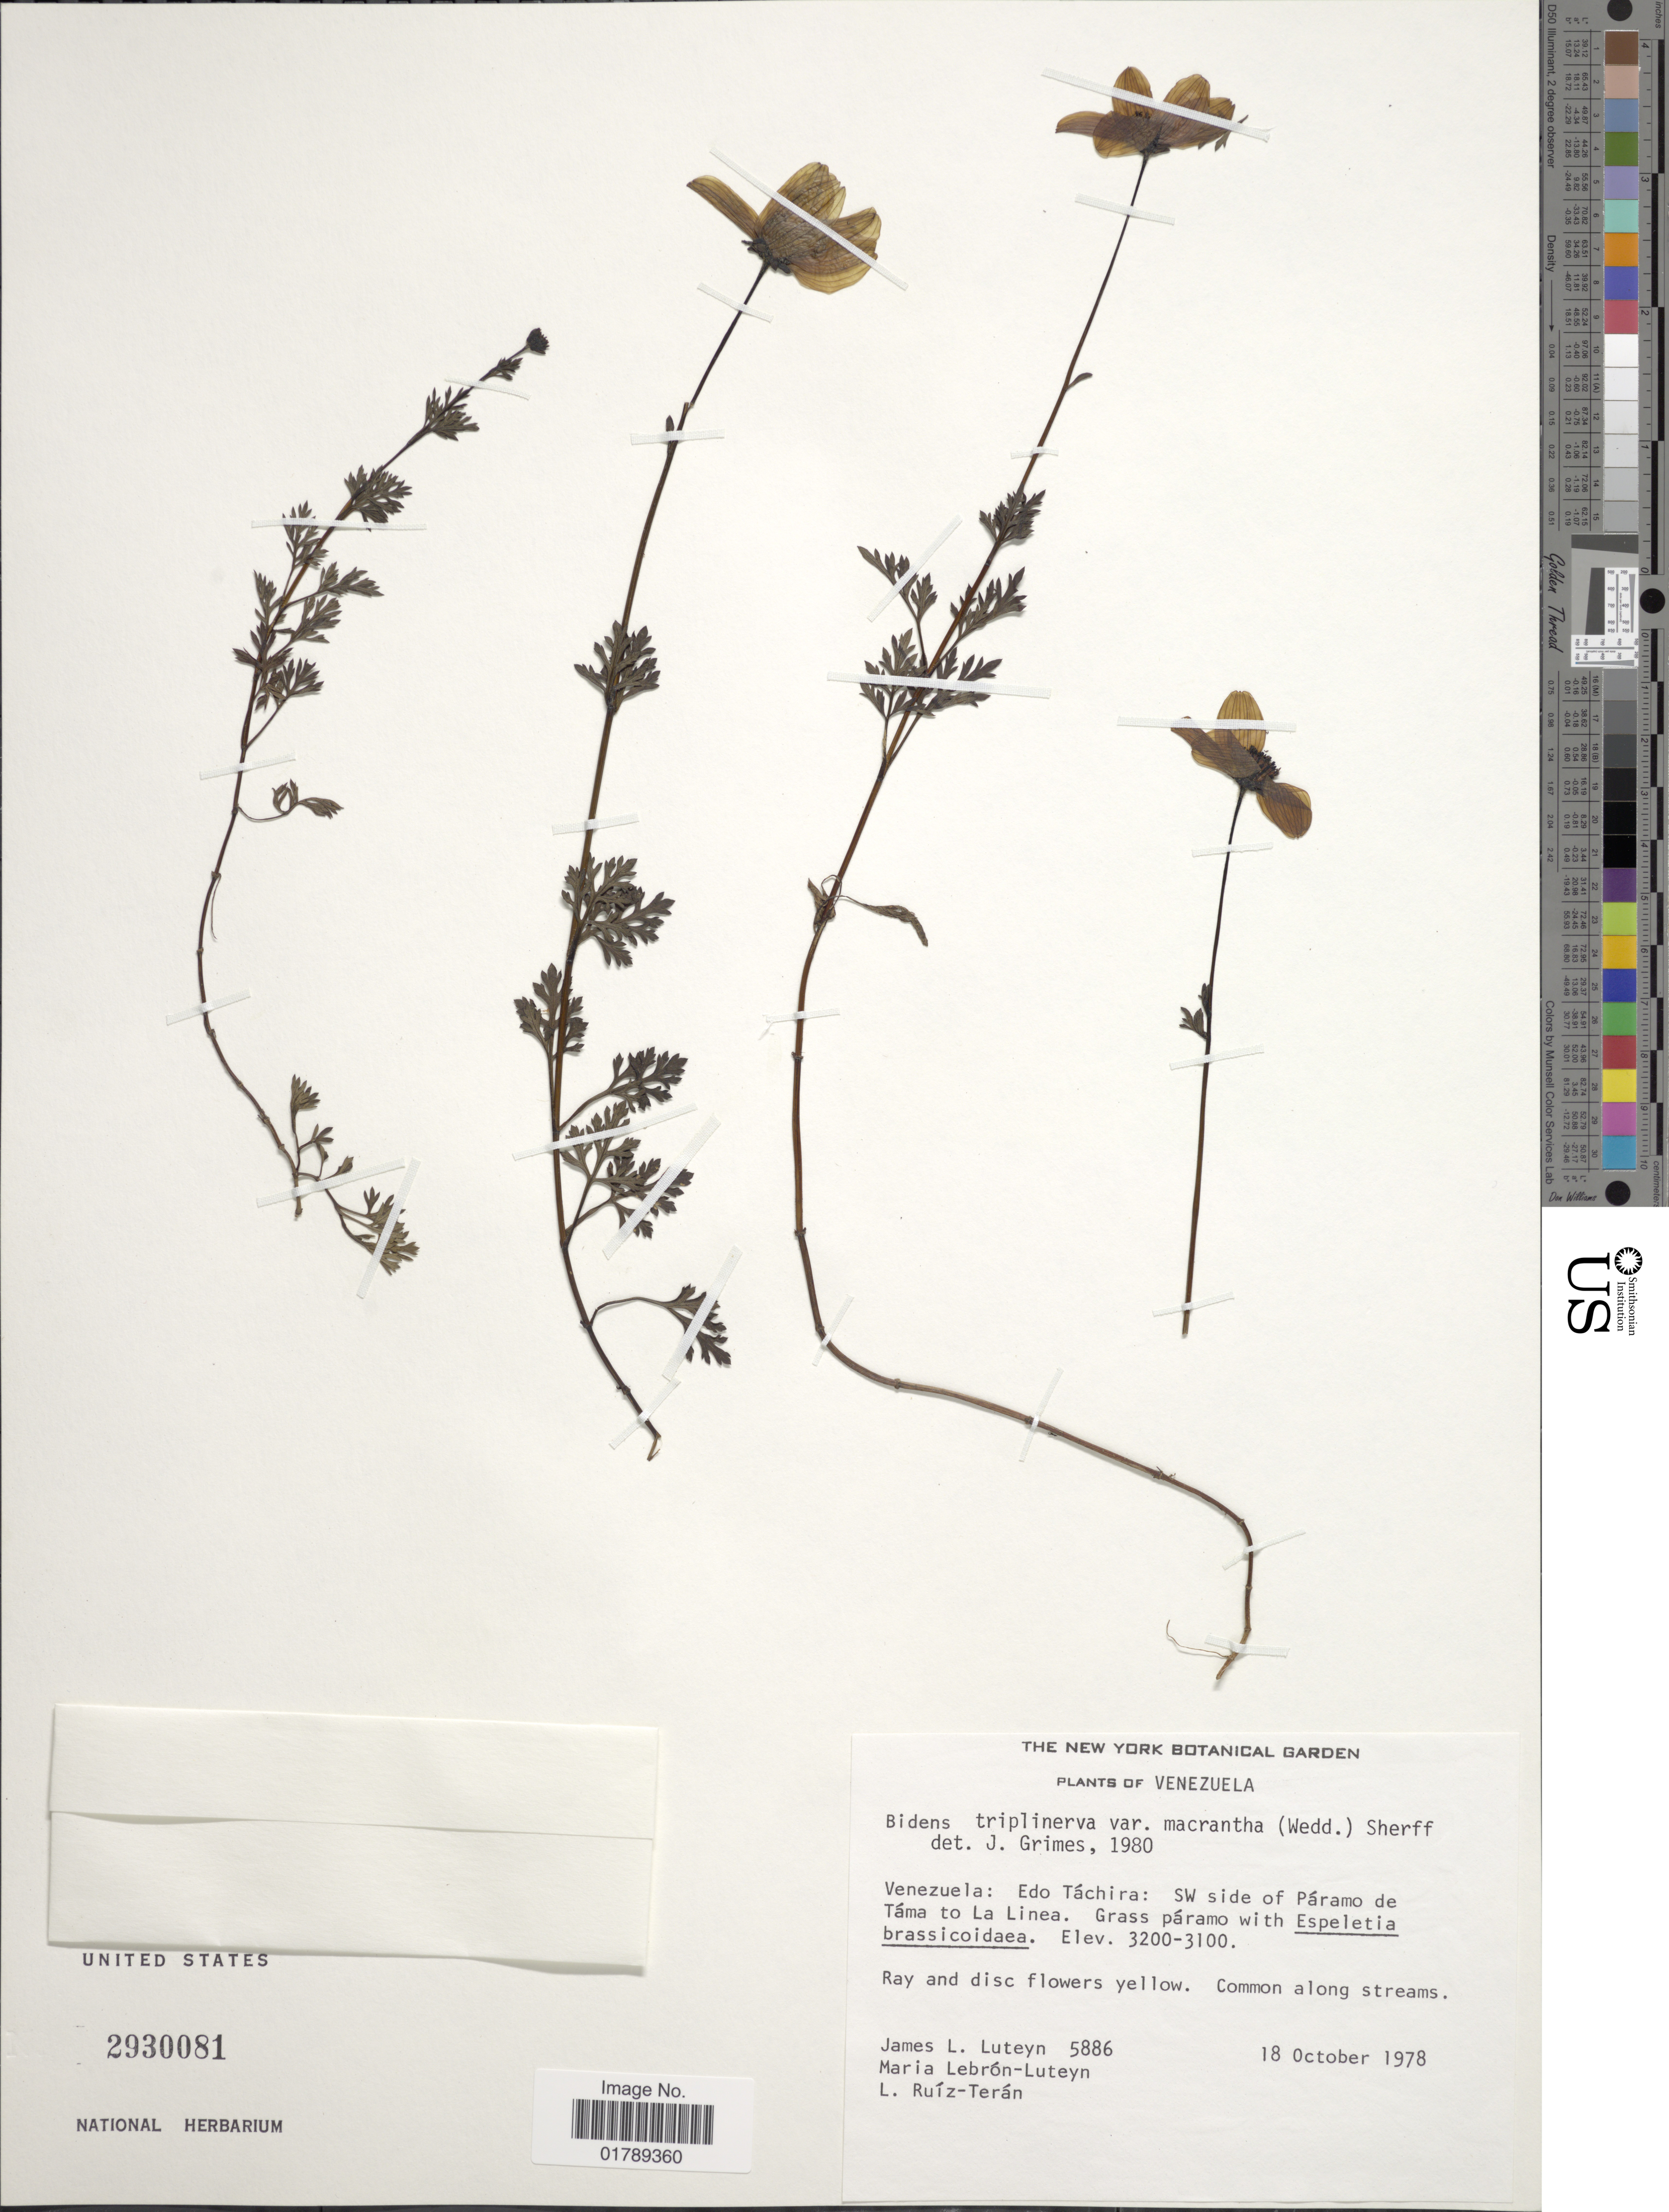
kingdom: Plantae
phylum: Tracheophyta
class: Magnoliopsida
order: Asterales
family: Asteraceae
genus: Bidens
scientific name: Bidens triplinervia var. macrantha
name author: (Wedd.) Sherff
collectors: J. L. Luteyn, M. L. Lebrón-Luteyn & L. E. Ruíz-Terán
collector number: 5886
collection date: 1978-10-18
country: Venezuela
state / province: Tachira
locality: SW side of Páramo de Táma to La Linea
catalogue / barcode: US 2930081